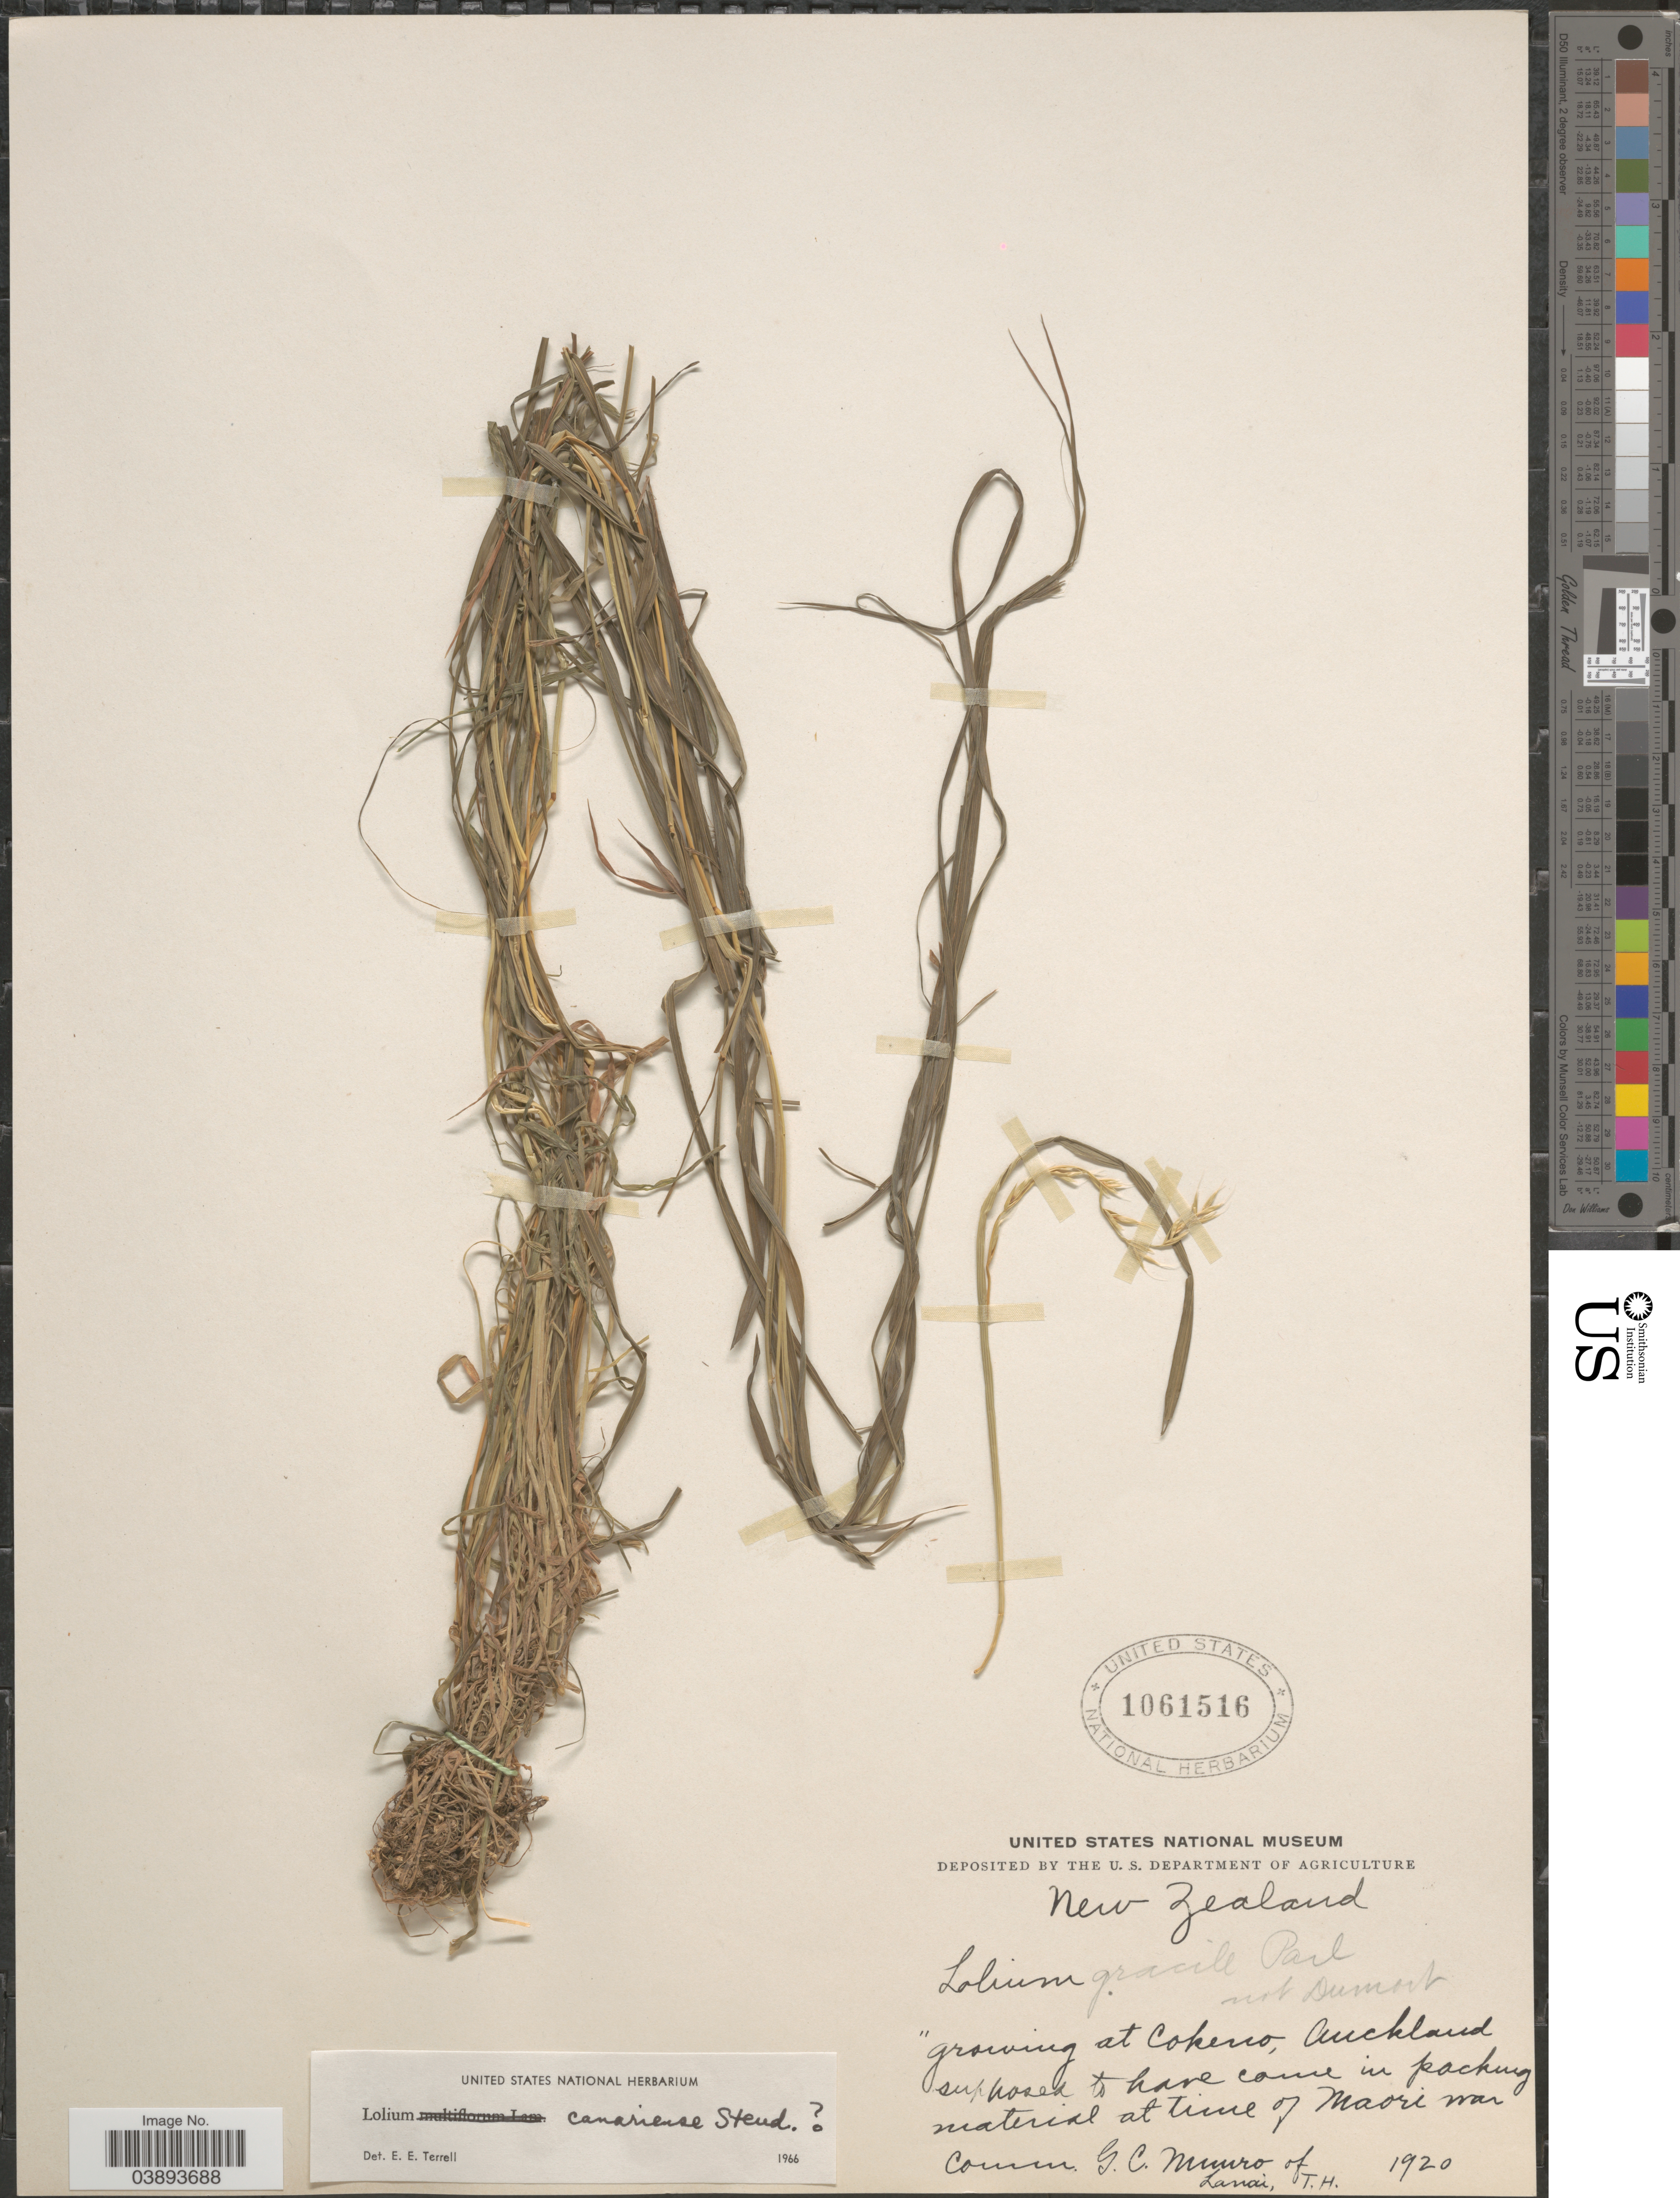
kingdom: Plantae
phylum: Tracheophyta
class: Liliopsida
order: Poales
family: Poaceae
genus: Lolium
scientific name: Lolium canariense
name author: Steud.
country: New Zealand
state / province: Auckland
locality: Growing at Coheno [interpreted], Auckland supposed to have come in packing material at time of Maori war.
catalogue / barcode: US 1061516